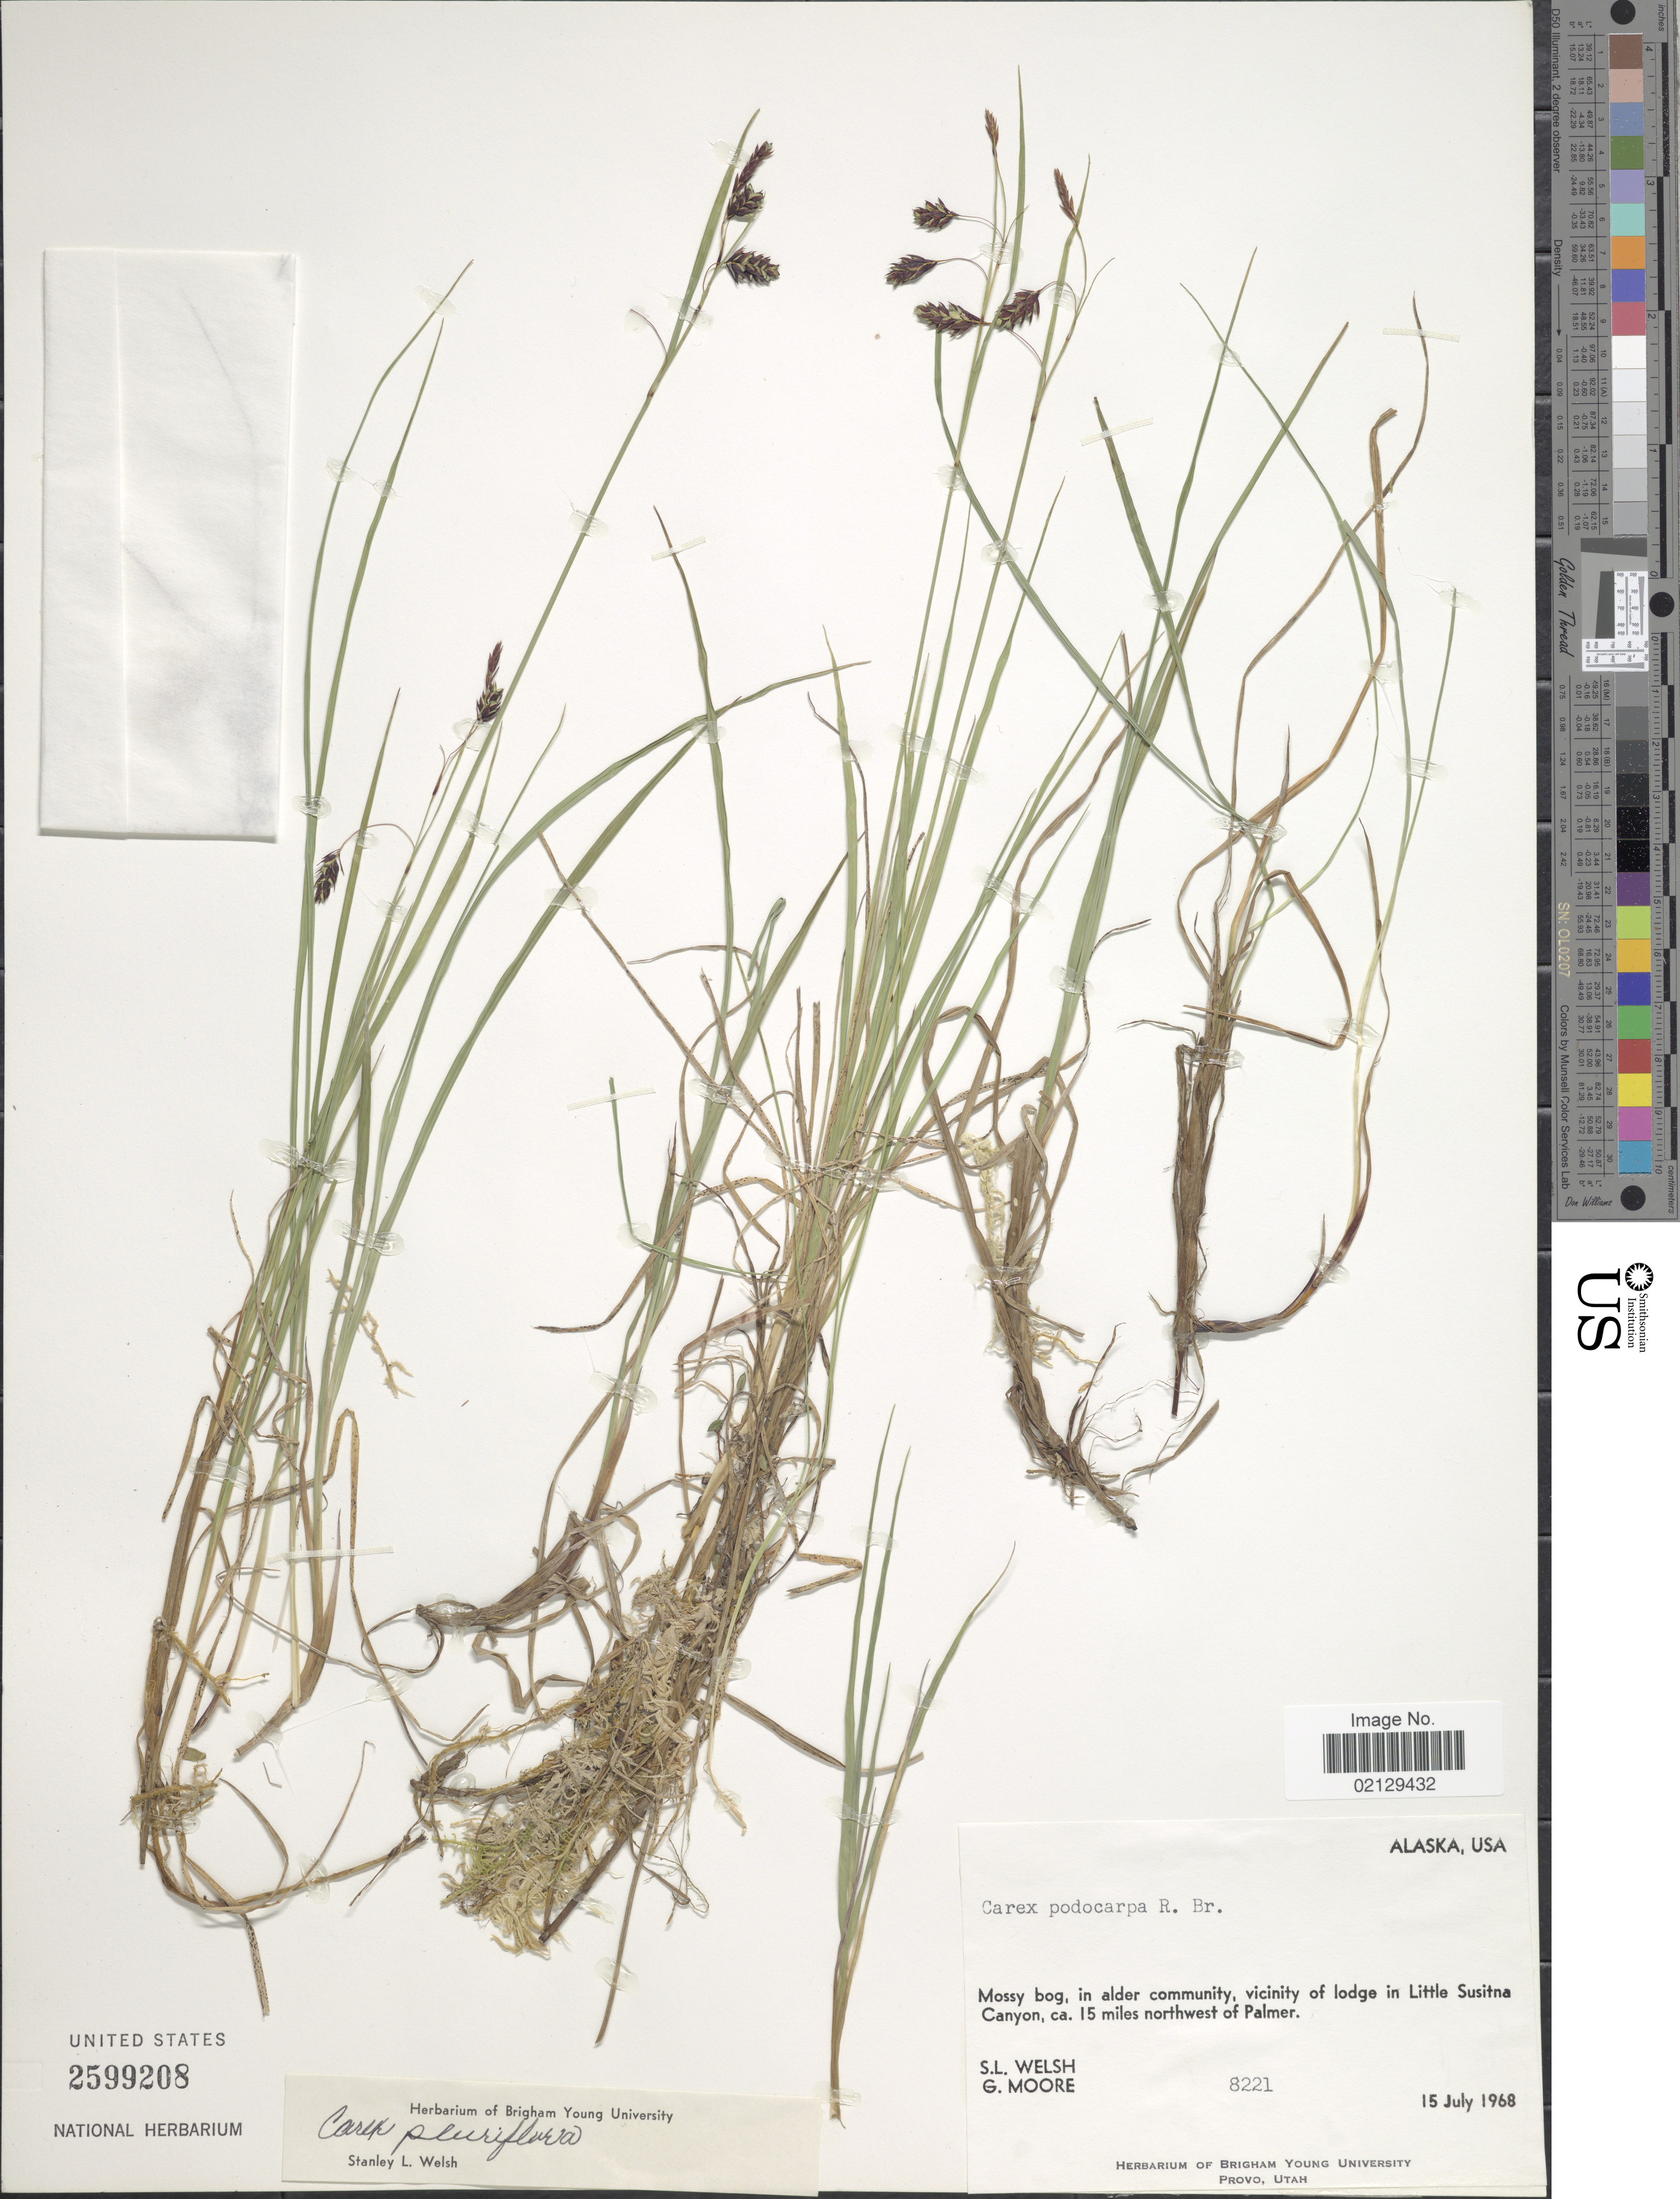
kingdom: Plantae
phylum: Tracheophyta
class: Liliopsida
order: Poales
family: Cyperaceae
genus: Carex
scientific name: Carex pluriflora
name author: Hultén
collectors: S. Welsh & G. Moore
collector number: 8221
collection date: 1968-07-15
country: United States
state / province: Alaska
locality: Mossy bog, in alder community, vicinity of lodge in Little Susitna Canyon, 15 miles northwest of Palmer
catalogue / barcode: US 2599208